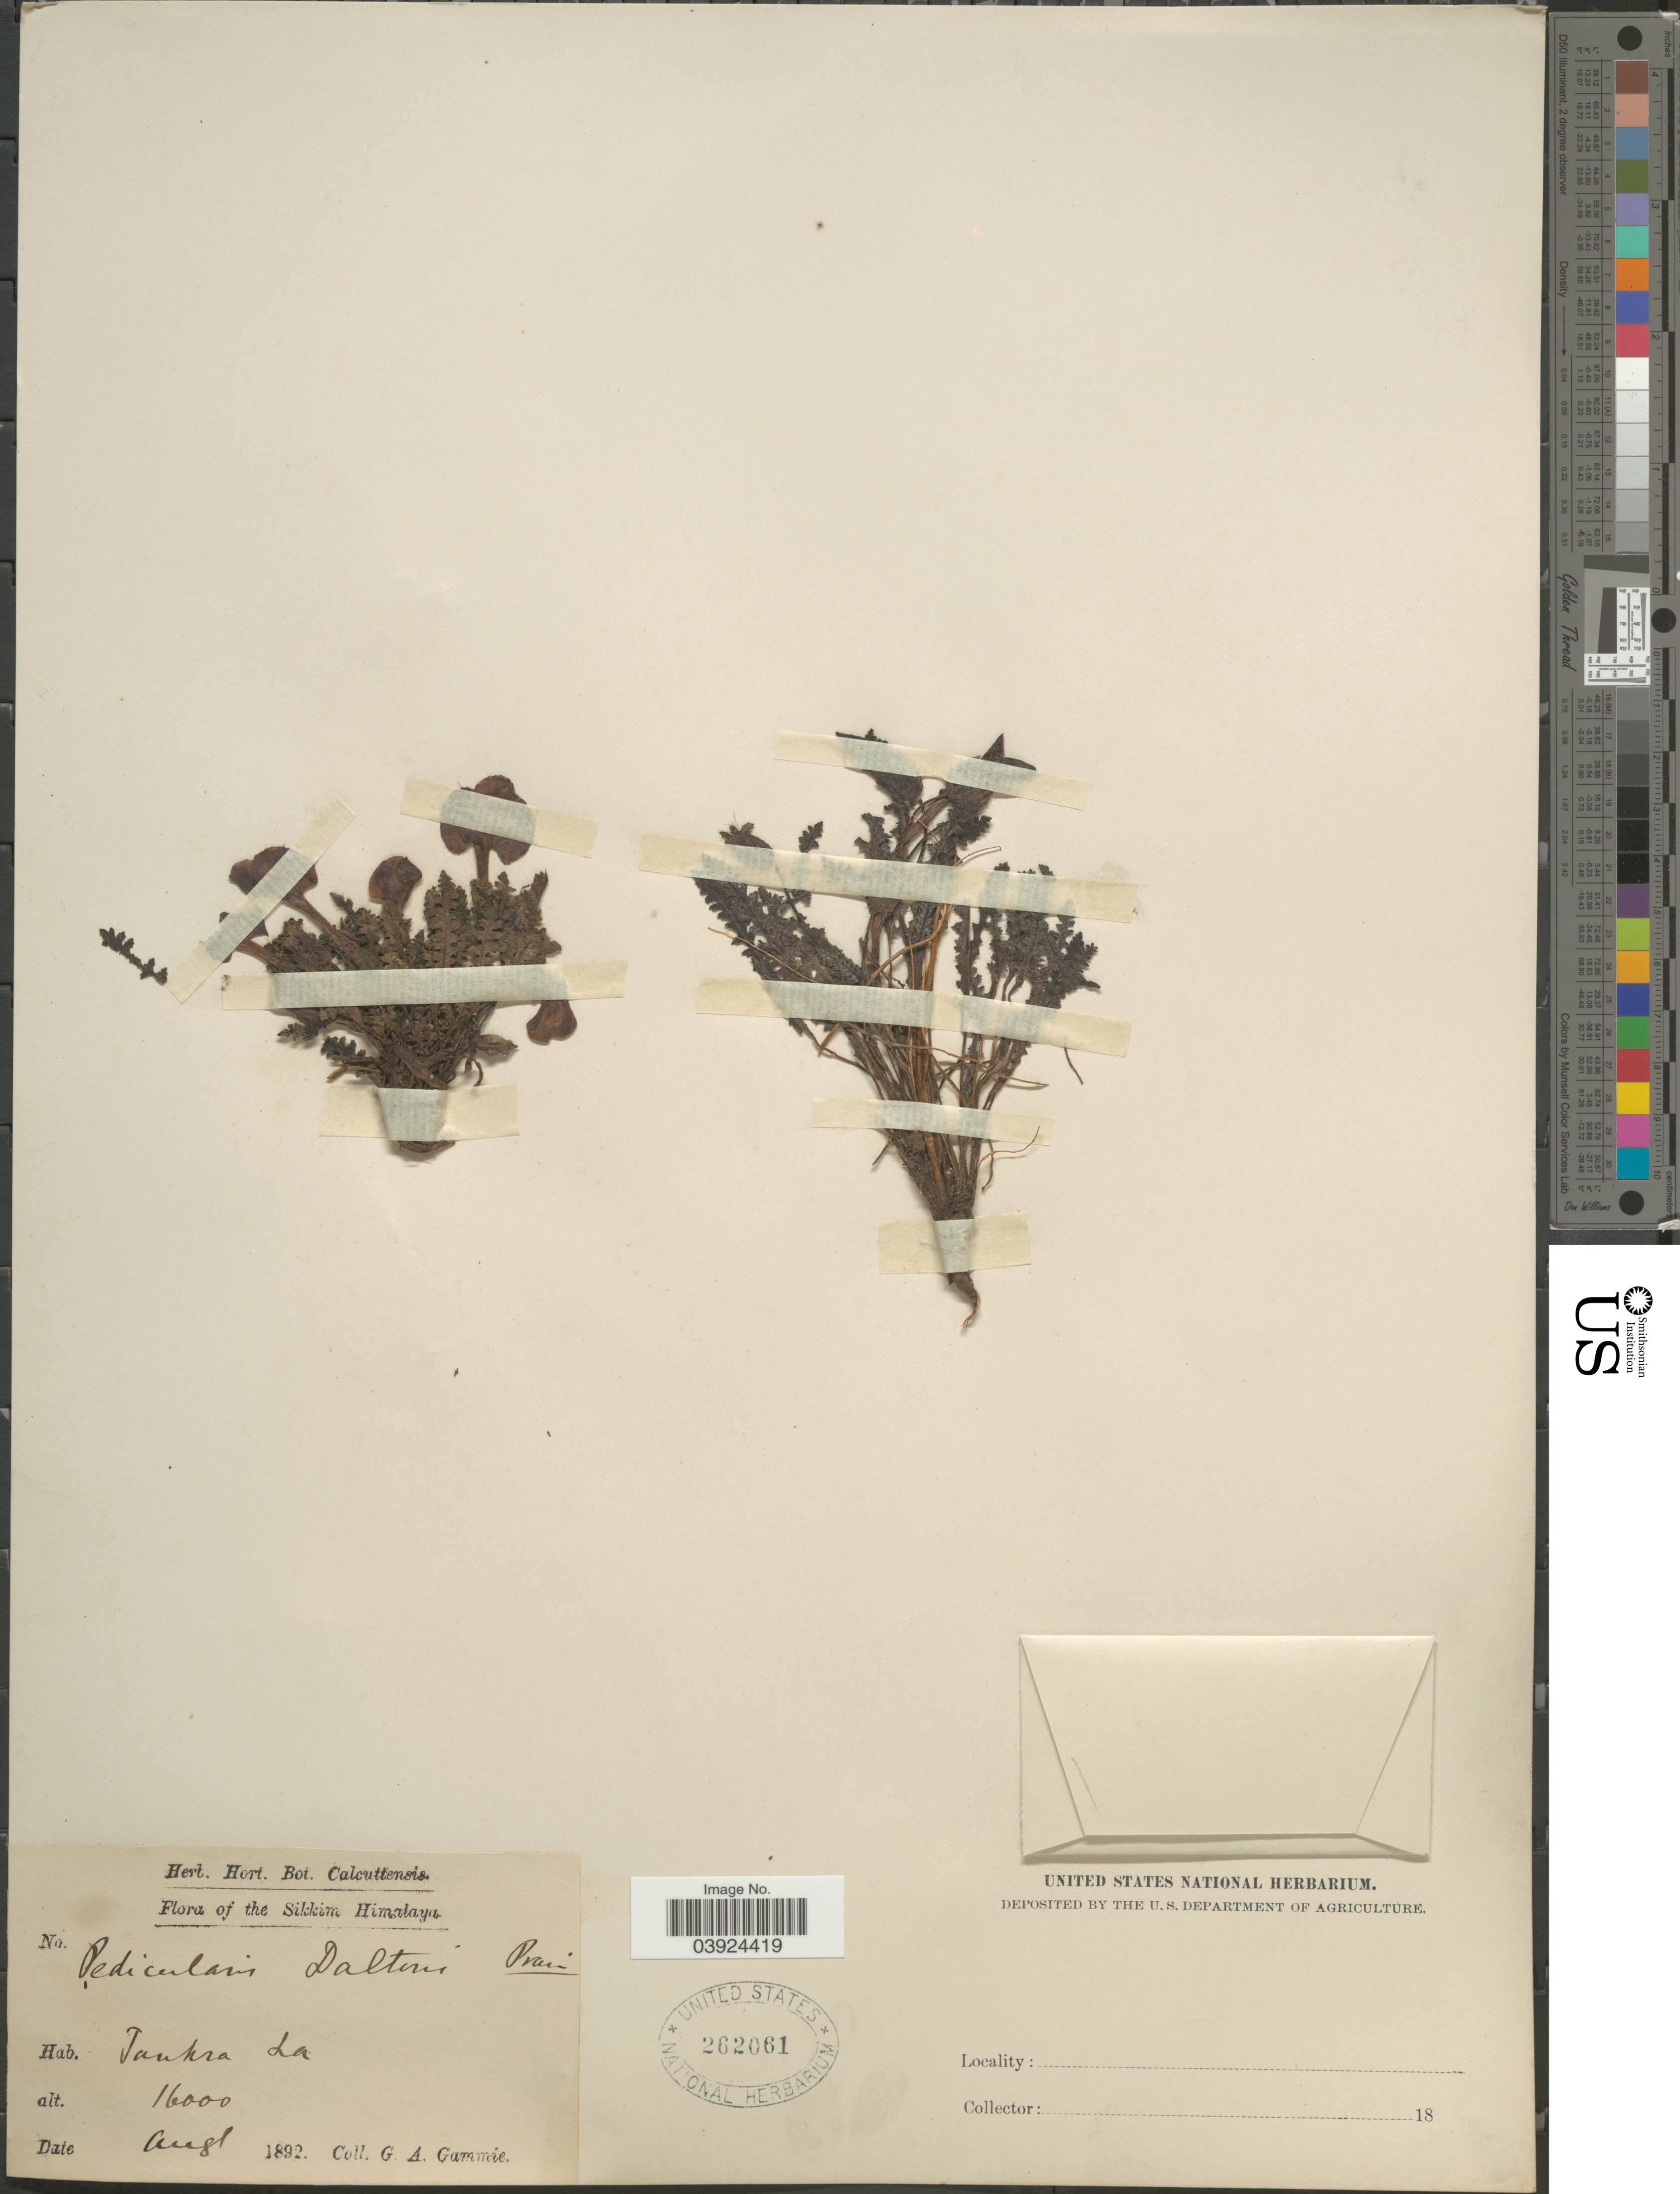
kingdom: Plantae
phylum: Tracheophyta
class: Magnoliopsida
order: Lamiales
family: Orobanchaceae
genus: Pedicularis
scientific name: Pedicularis cymbalaria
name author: Bonati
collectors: G. Gammie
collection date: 1892-08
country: India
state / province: Sikkim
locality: The Sikkim Himalaya. Tankra La.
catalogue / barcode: US 262061